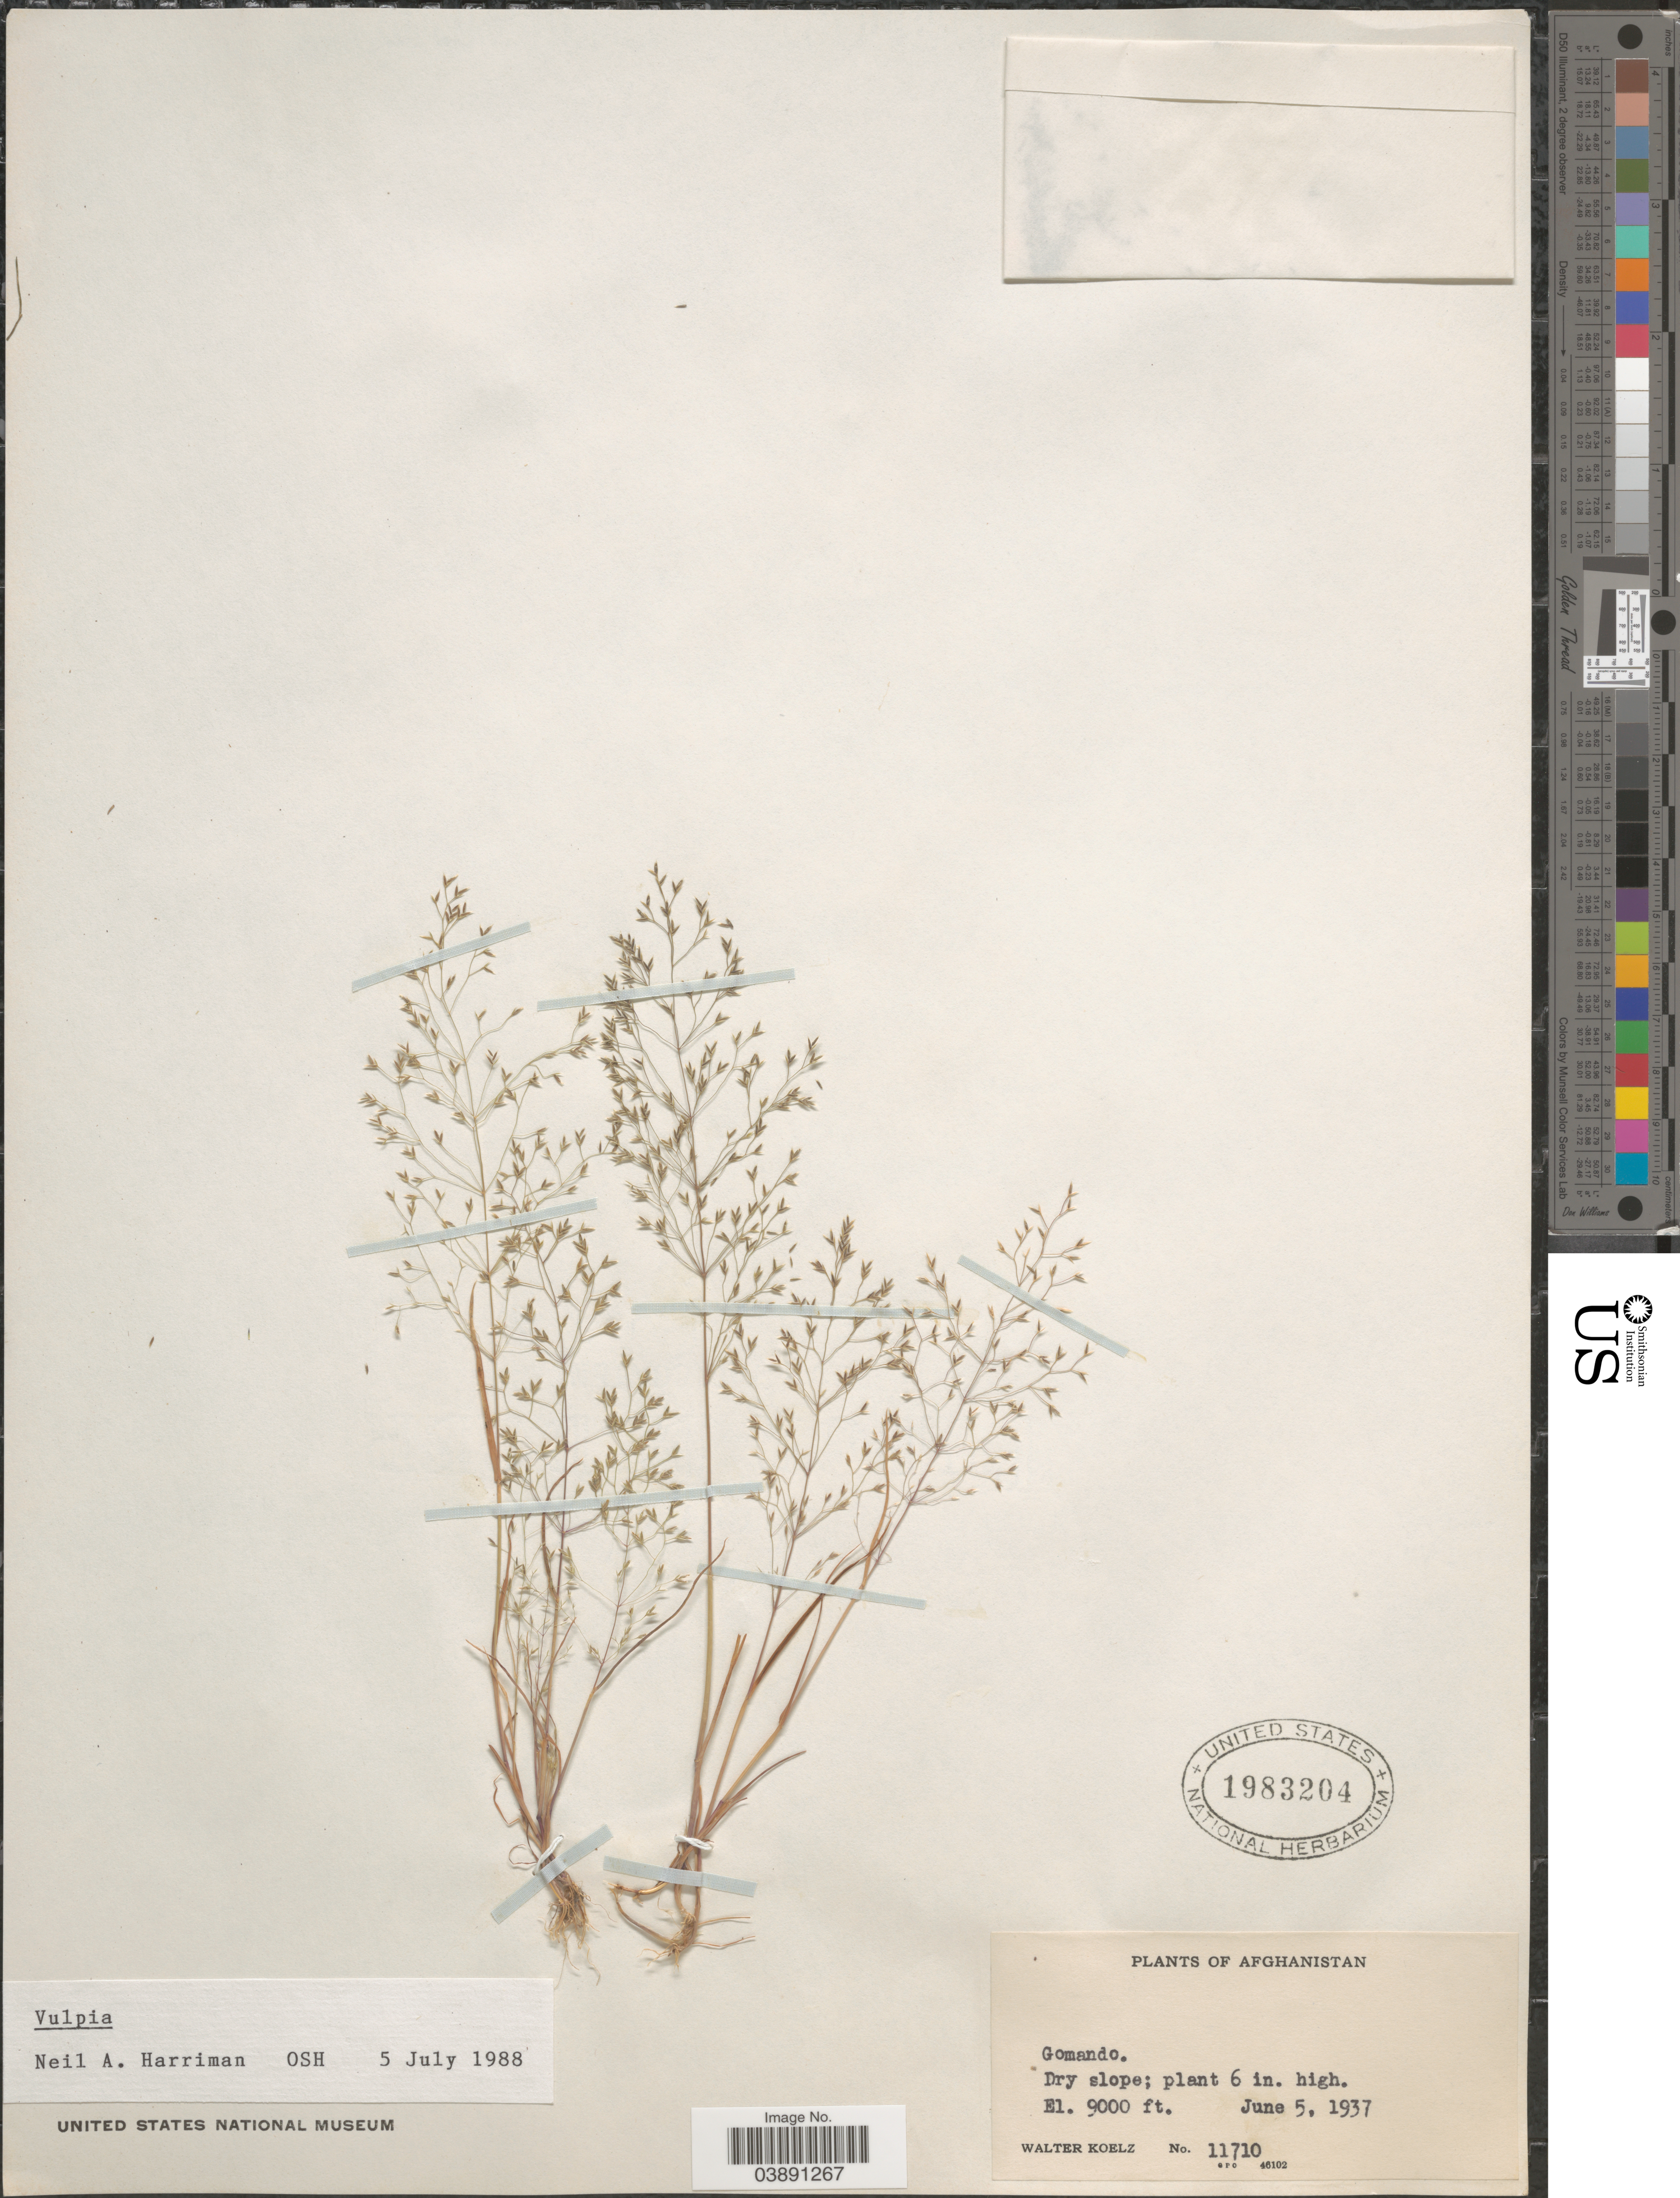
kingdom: Plantae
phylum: Tracheophyta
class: Liliopsida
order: Poales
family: Poaceae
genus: Festuca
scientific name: Festuca sp.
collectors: W. N. Koelz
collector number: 11710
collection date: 1937-06-05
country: Afghanistan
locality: Gomando.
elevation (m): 2743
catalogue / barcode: US 1983204